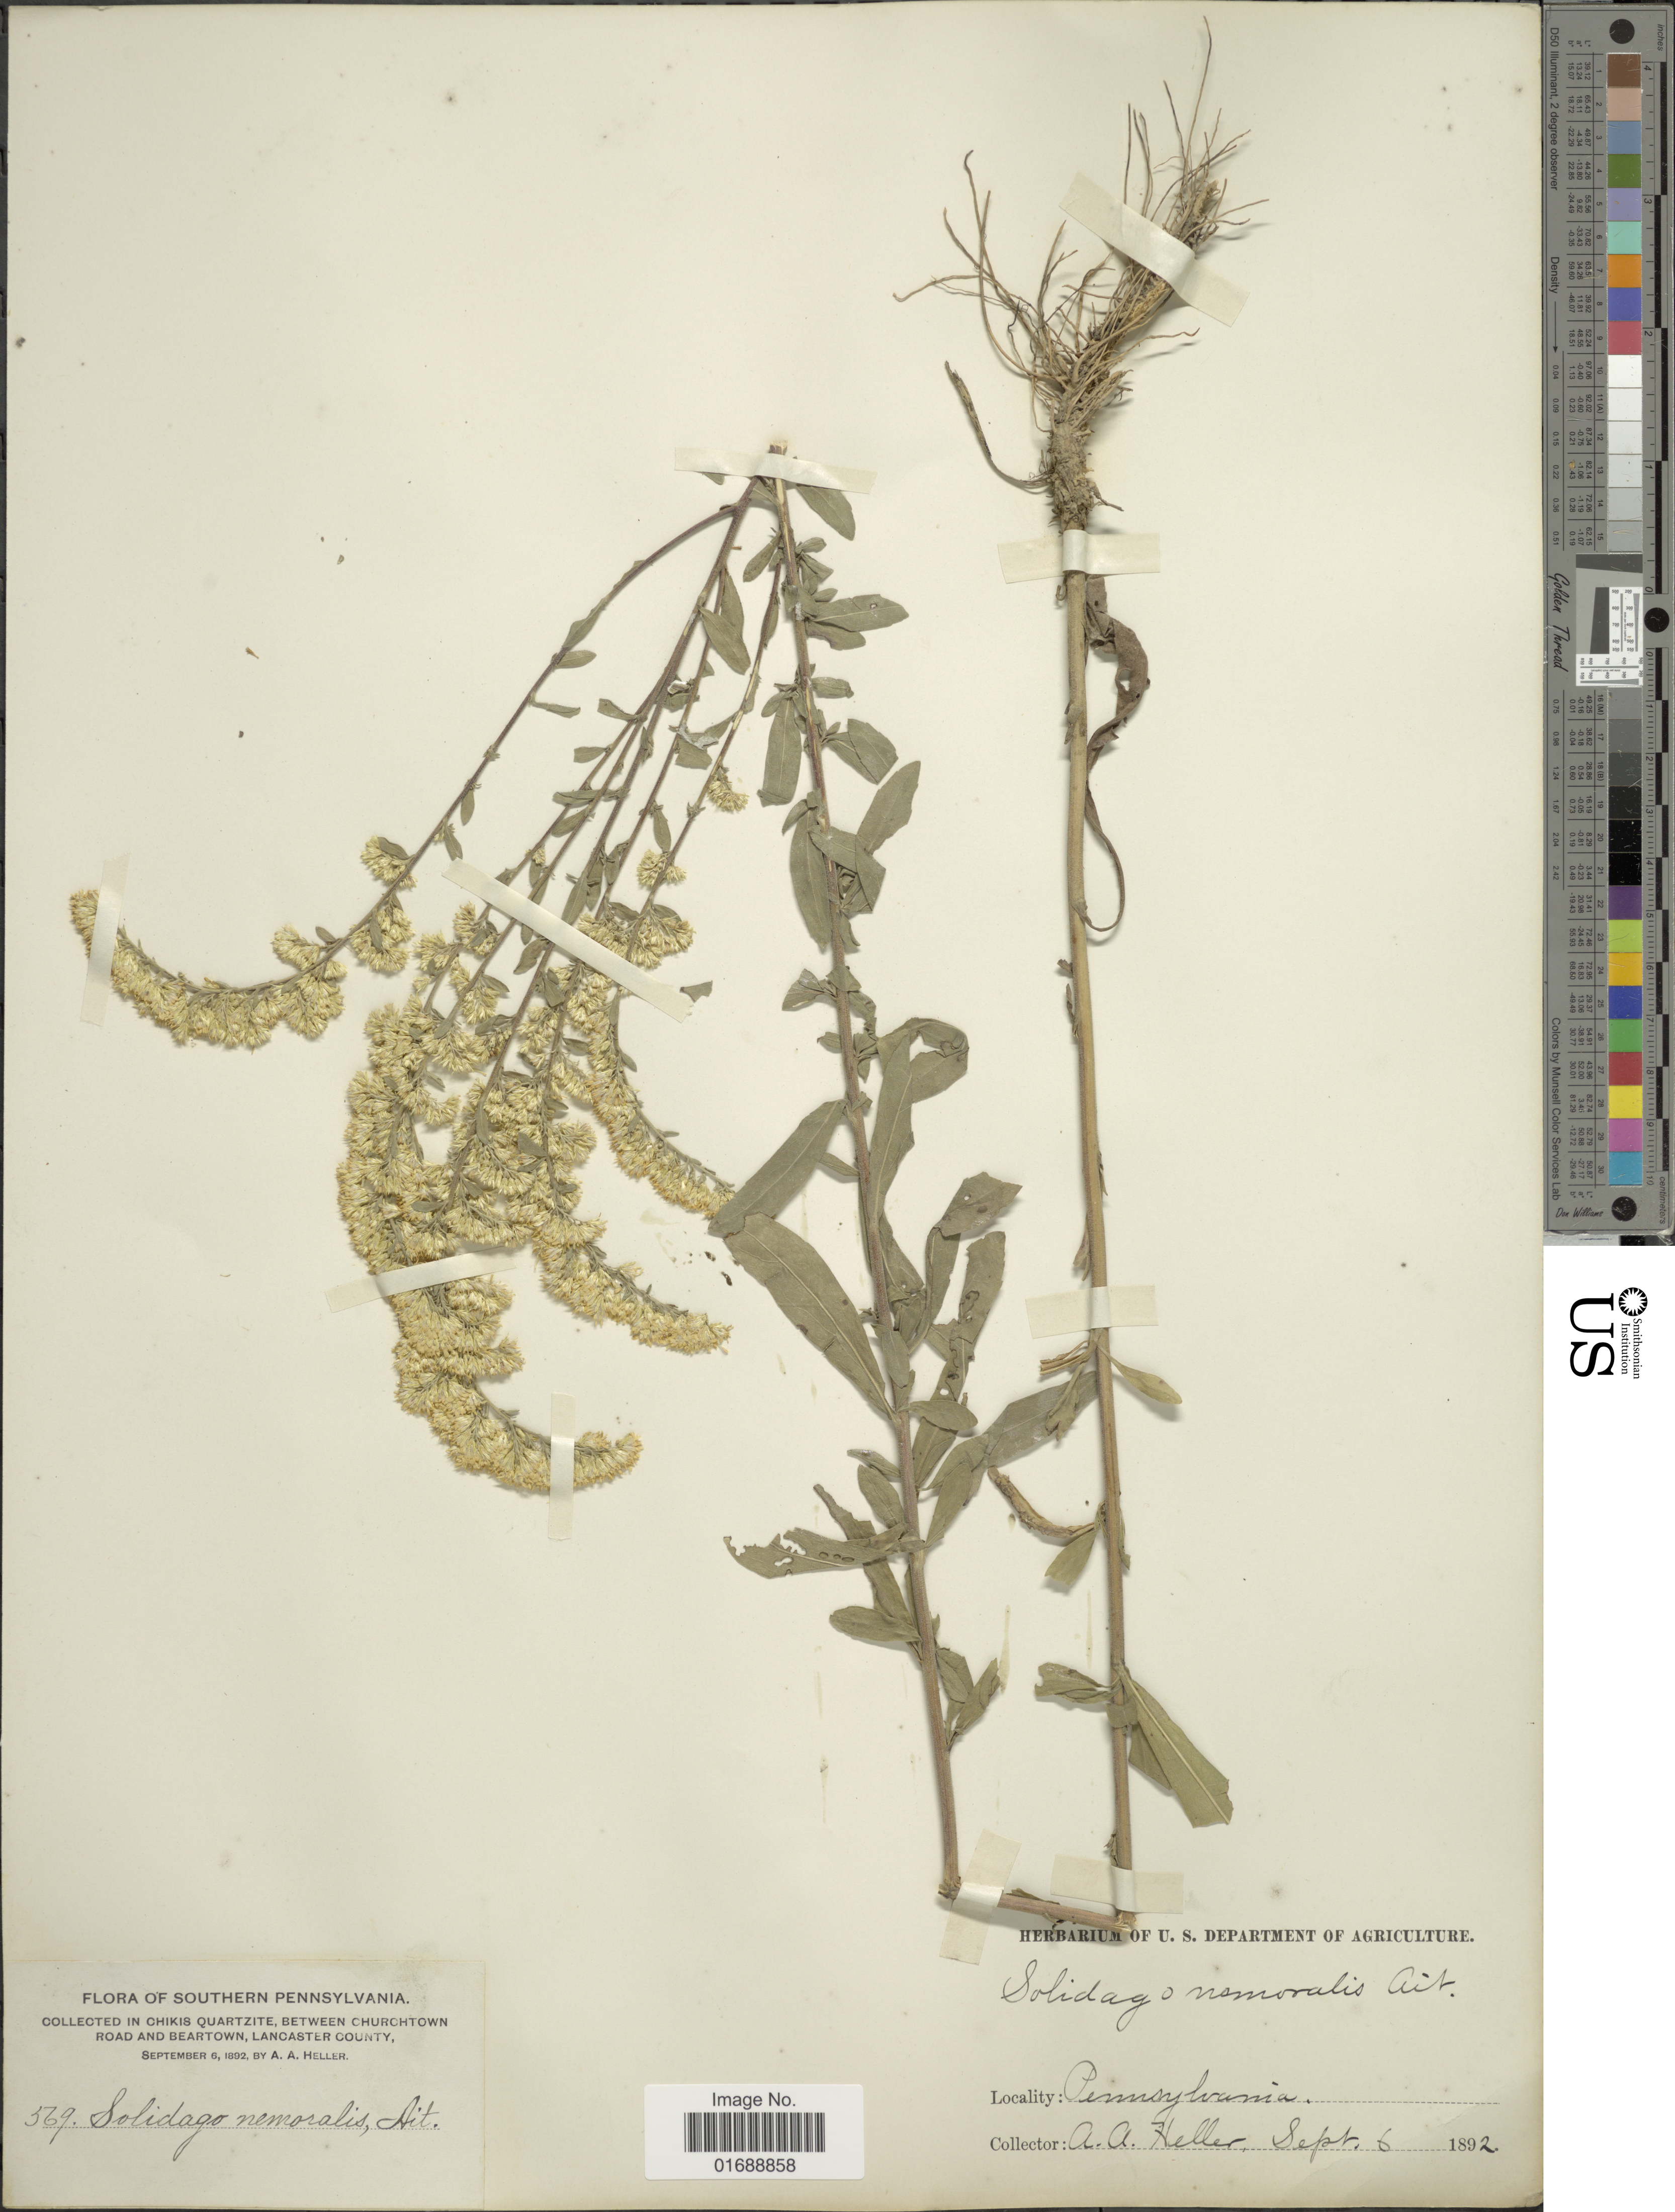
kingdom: Plantae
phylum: Tracheophyta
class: Magnoliopsida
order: Asterales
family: Asteraceae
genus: Solidago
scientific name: Solidago nemoralis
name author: Aiton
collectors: A. A. Heller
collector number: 569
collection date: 1892-09-06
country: United States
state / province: Pennsylvania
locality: Southern Pennsylvania, In Chikis Quartzite, between Churchtown road and Beartown, Lancaster County